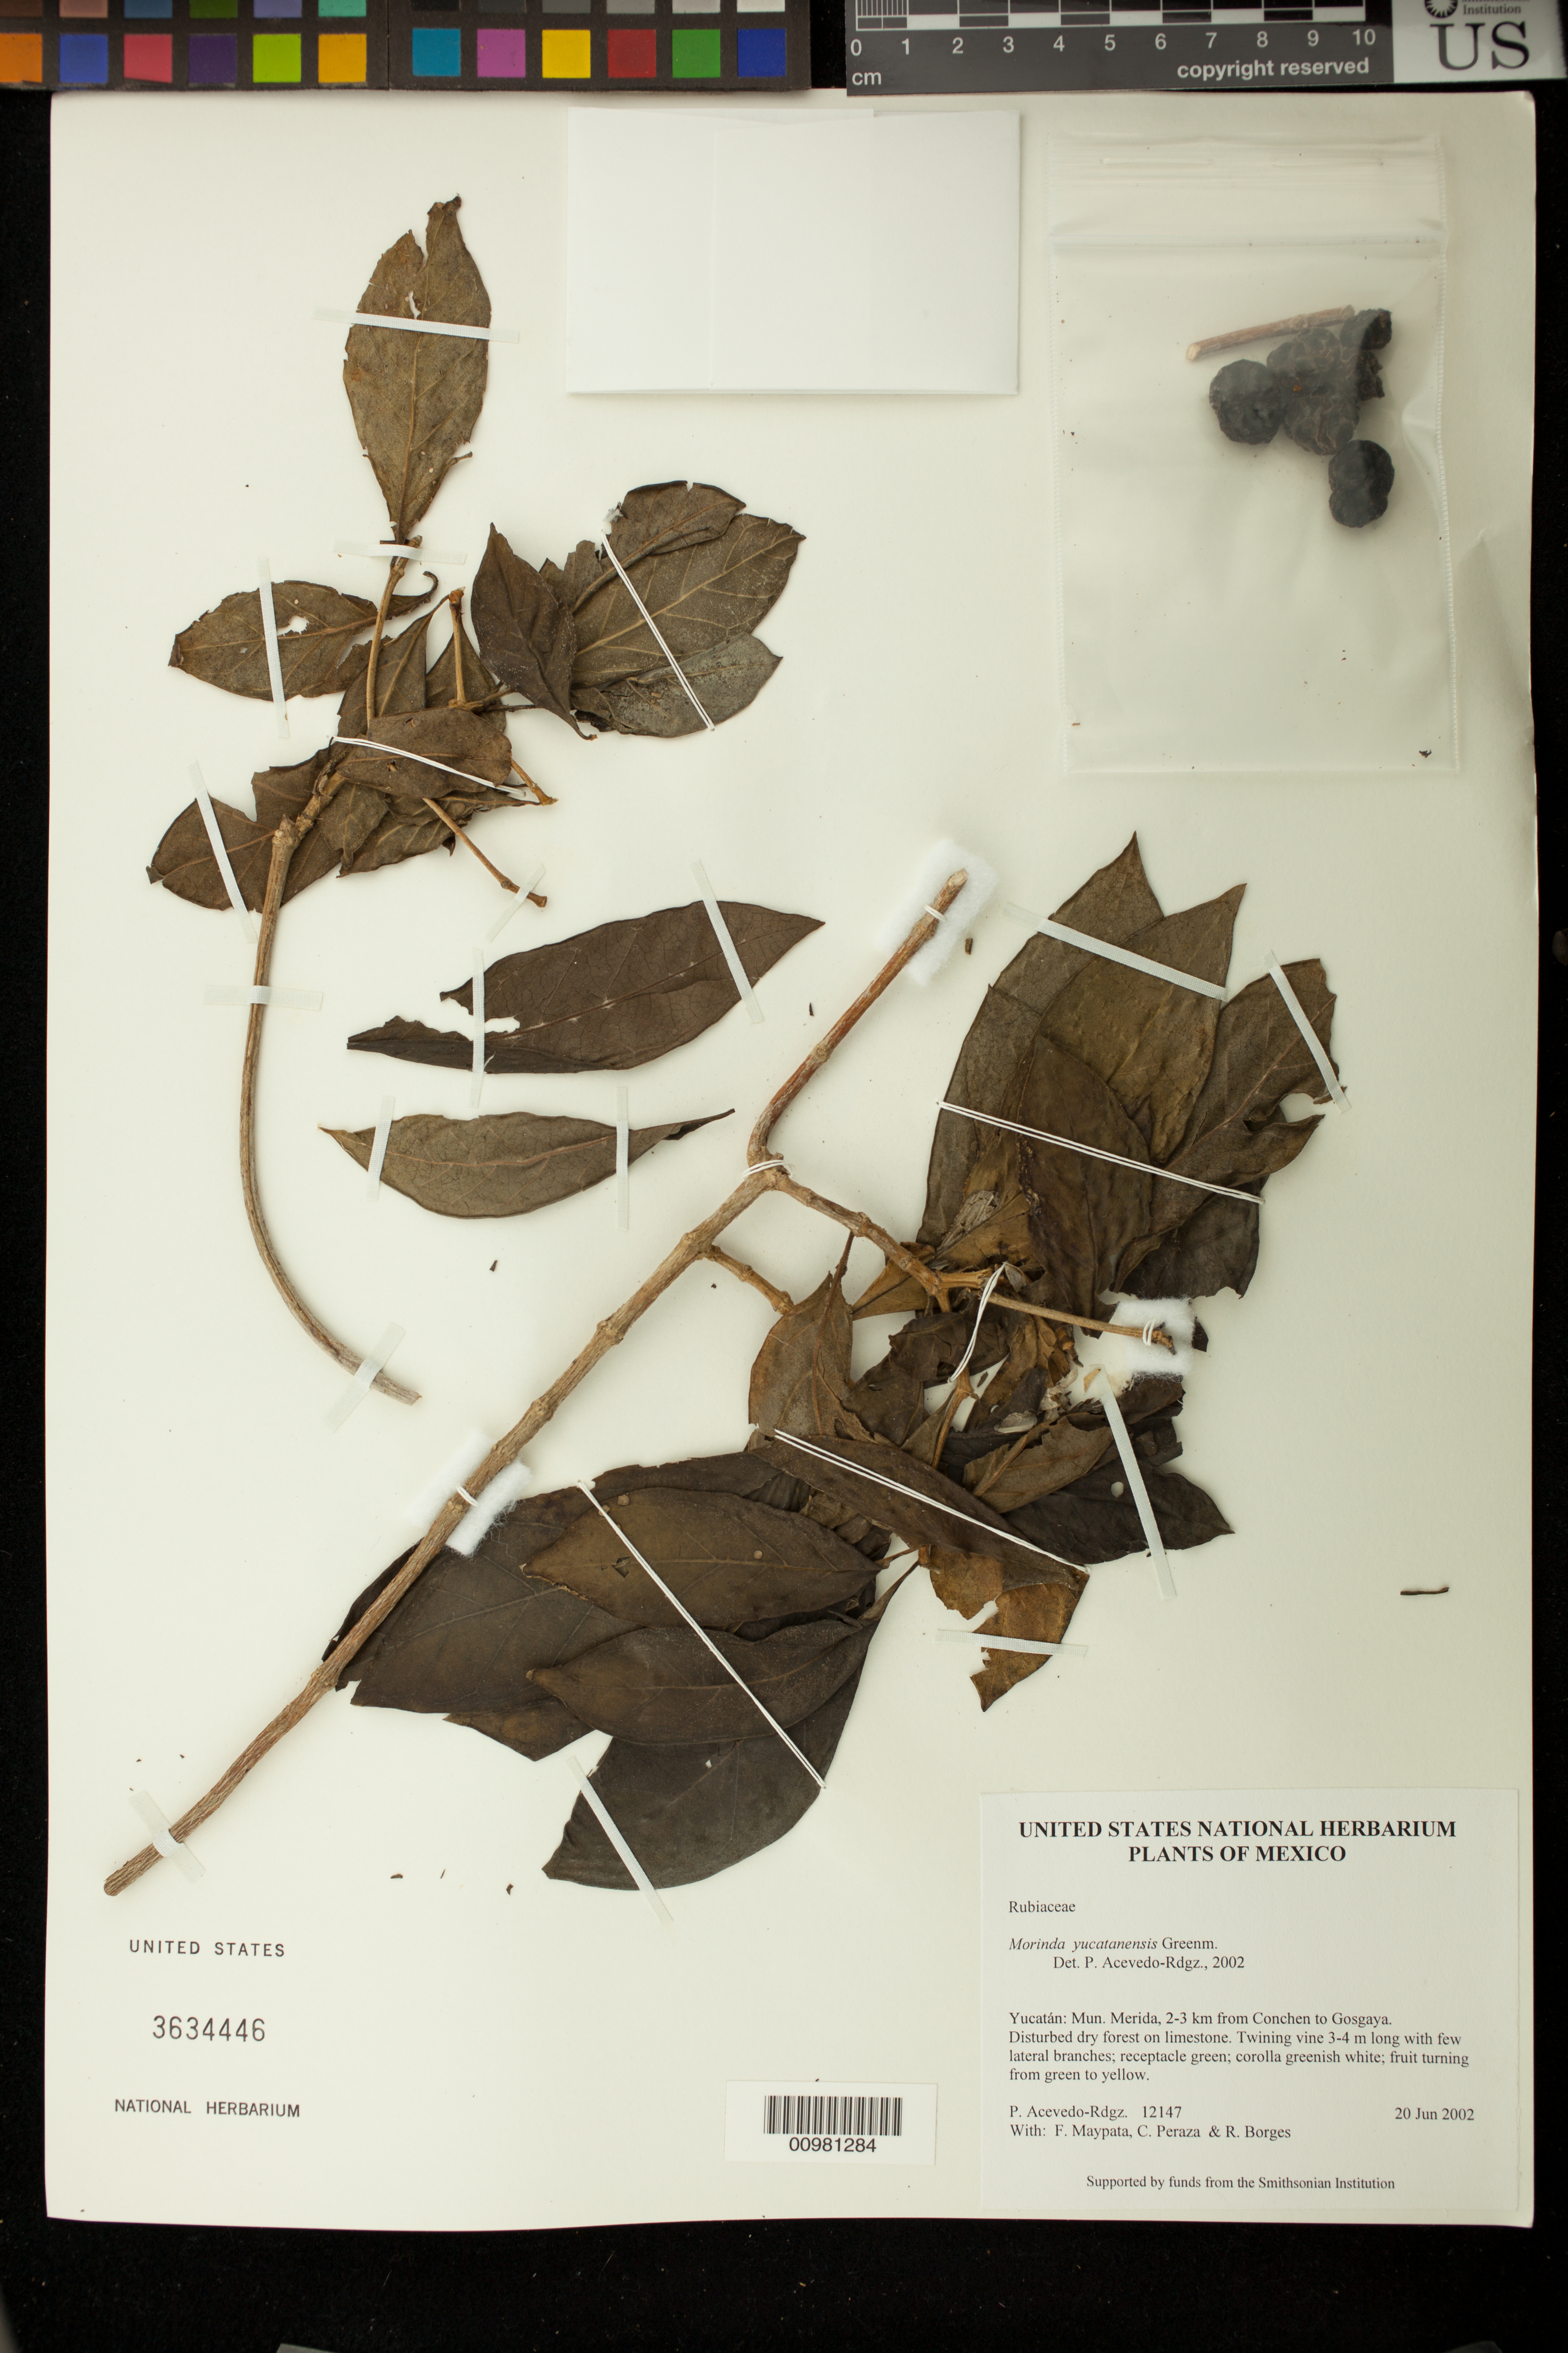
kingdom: Plantae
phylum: Tracheophyta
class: Magnoliopsida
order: Gentianales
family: Rubiaceae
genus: Morinda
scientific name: Morinda yucatanensis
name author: Greenm.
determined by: Acevedo-Rodríguez, P., (BOT), Smithsonian Institution - National Museum of Natural History (UNITED STATES)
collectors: P. Acevedo-Rodr., F. Maypata, C. Peraza & R. Borges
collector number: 12147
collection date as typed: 20 Jun 2002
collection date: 2002-06-20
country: Mexico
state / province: Yucatán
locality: Yucatán: Mun. Merida, 2-3 km from Conchen to Gosgaya.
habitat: Disturbed dry forest on limestone.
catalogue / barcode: US 3634446